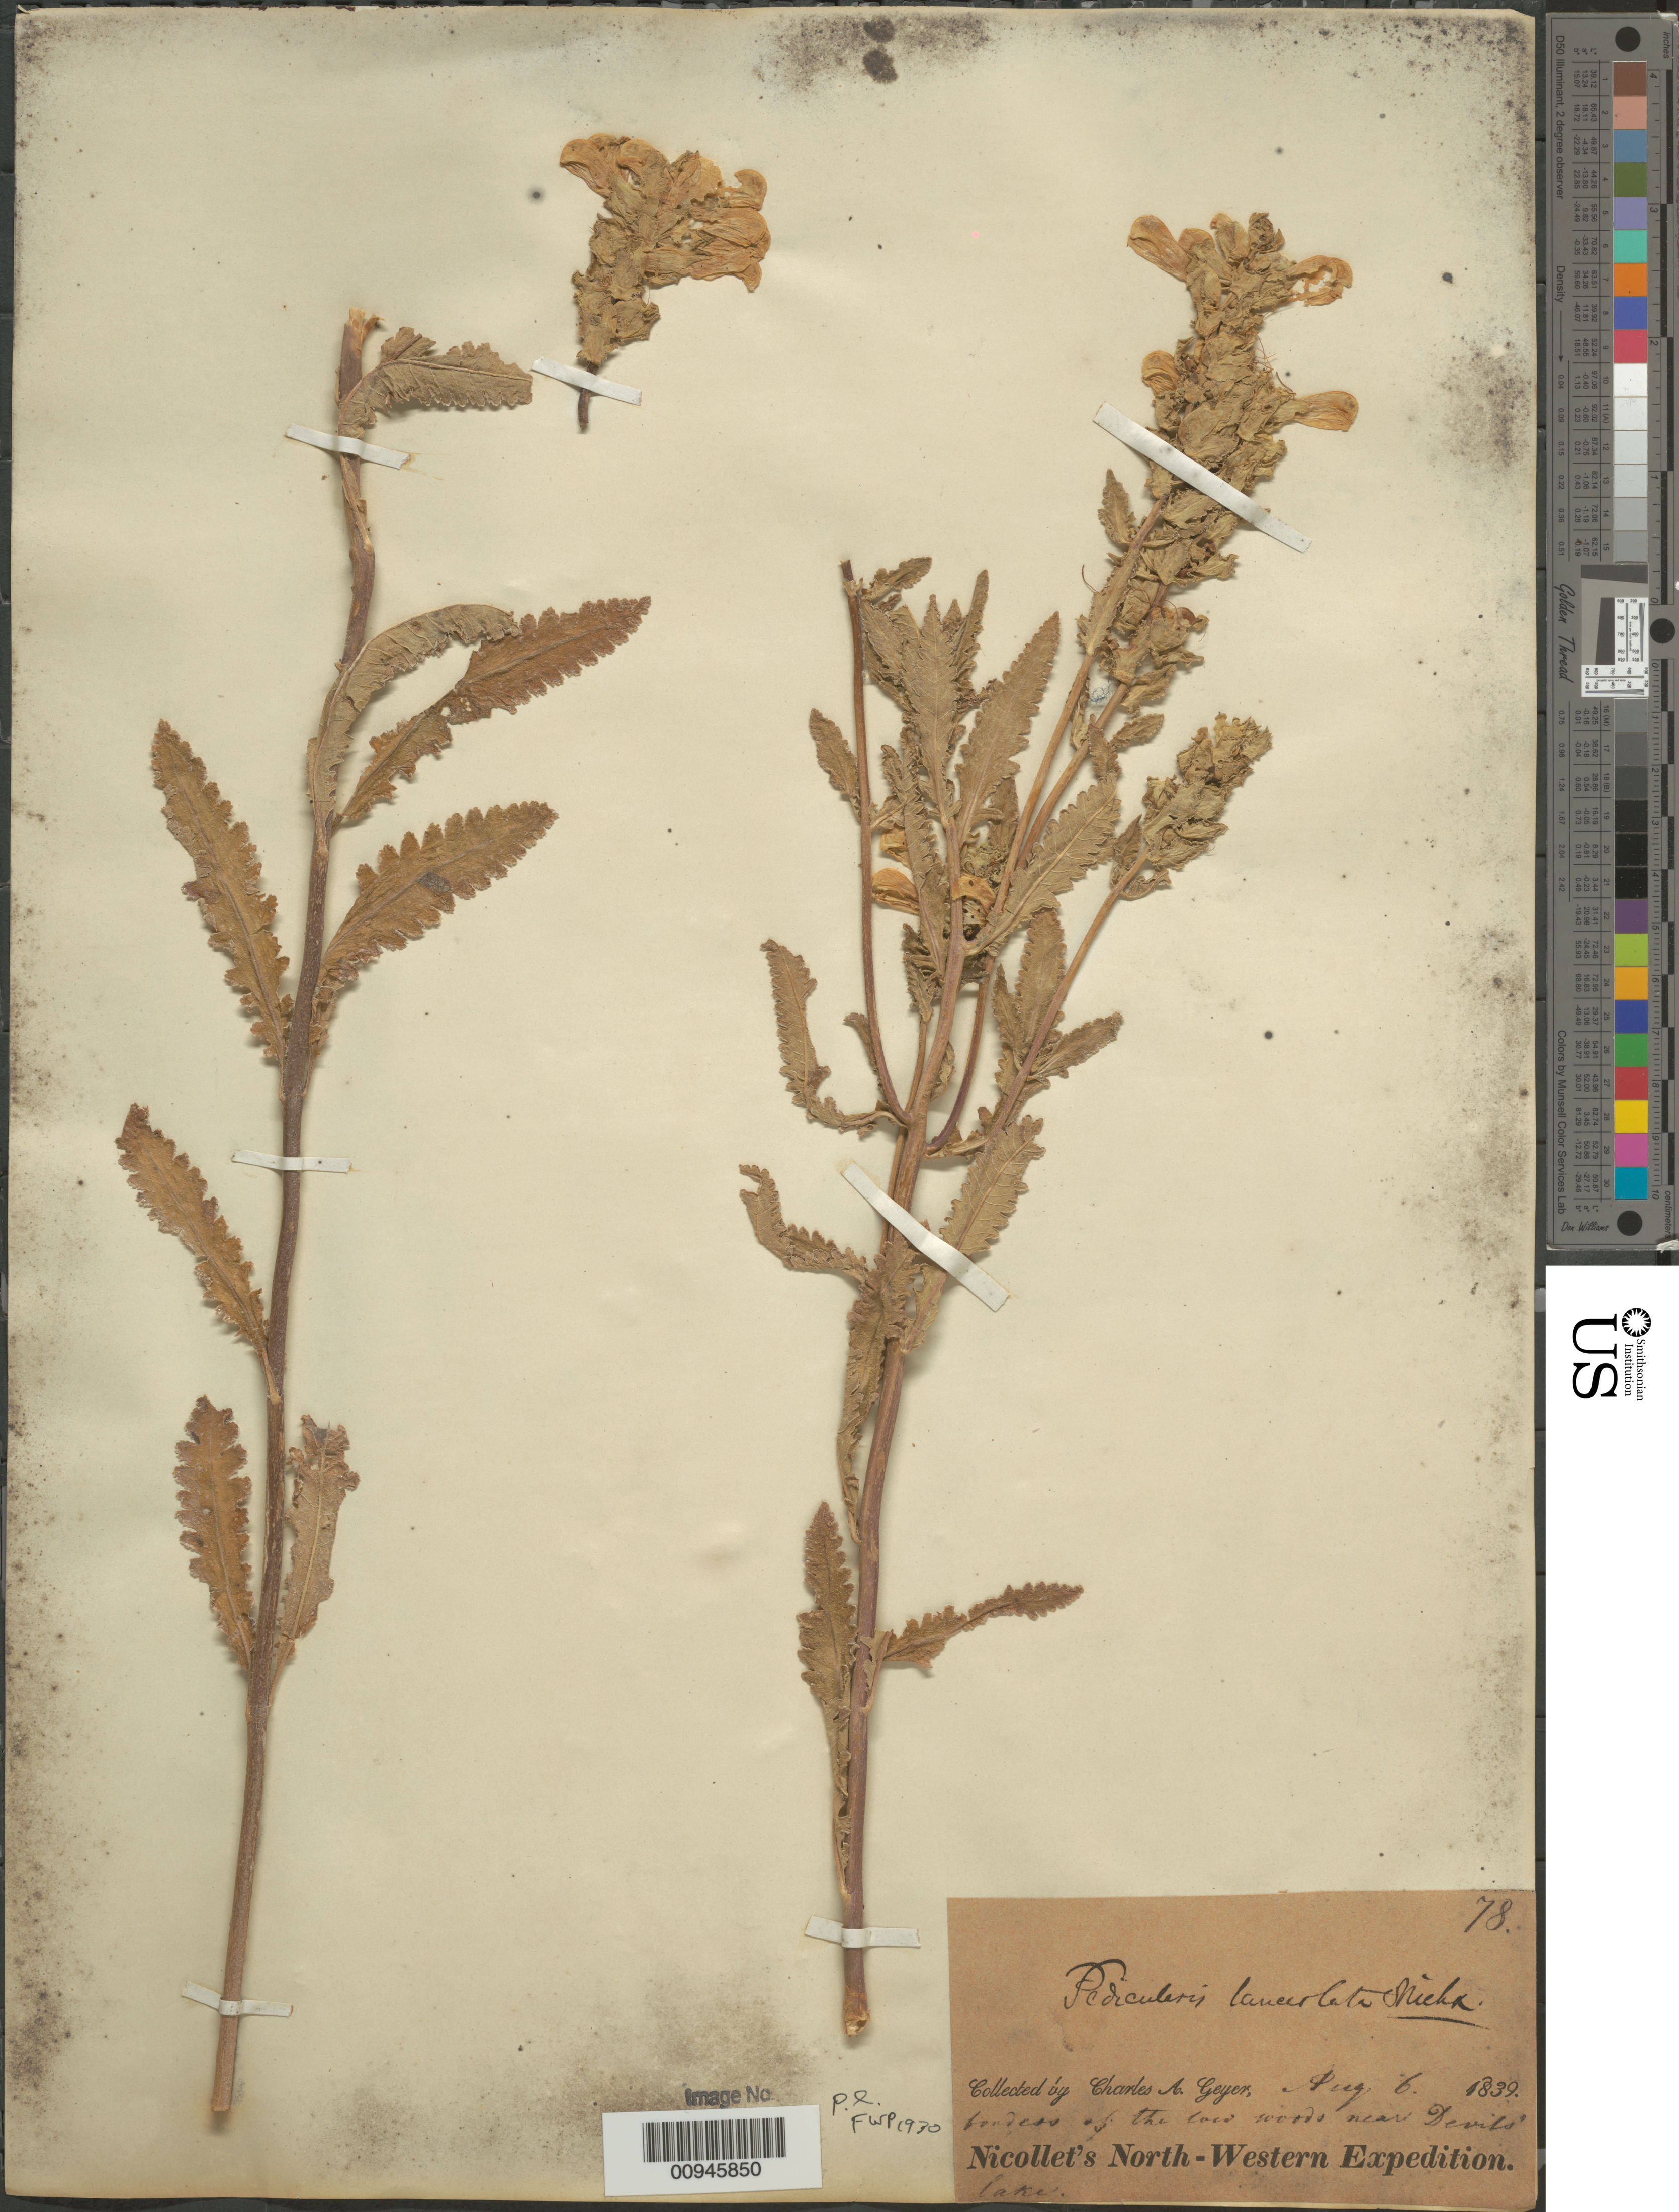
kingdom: Plantae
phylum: Tracheophyta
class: Magnoliopsida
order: Lamiales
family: Orobanchaceae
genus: Pedicularis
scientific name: Pedicularis lanceolata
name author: Michx.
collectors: C. A. Geyer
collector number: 78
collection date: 1839-08-06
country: United States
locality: Fondess of the low woods near Devil's Lake. Nicollet's North-Western.